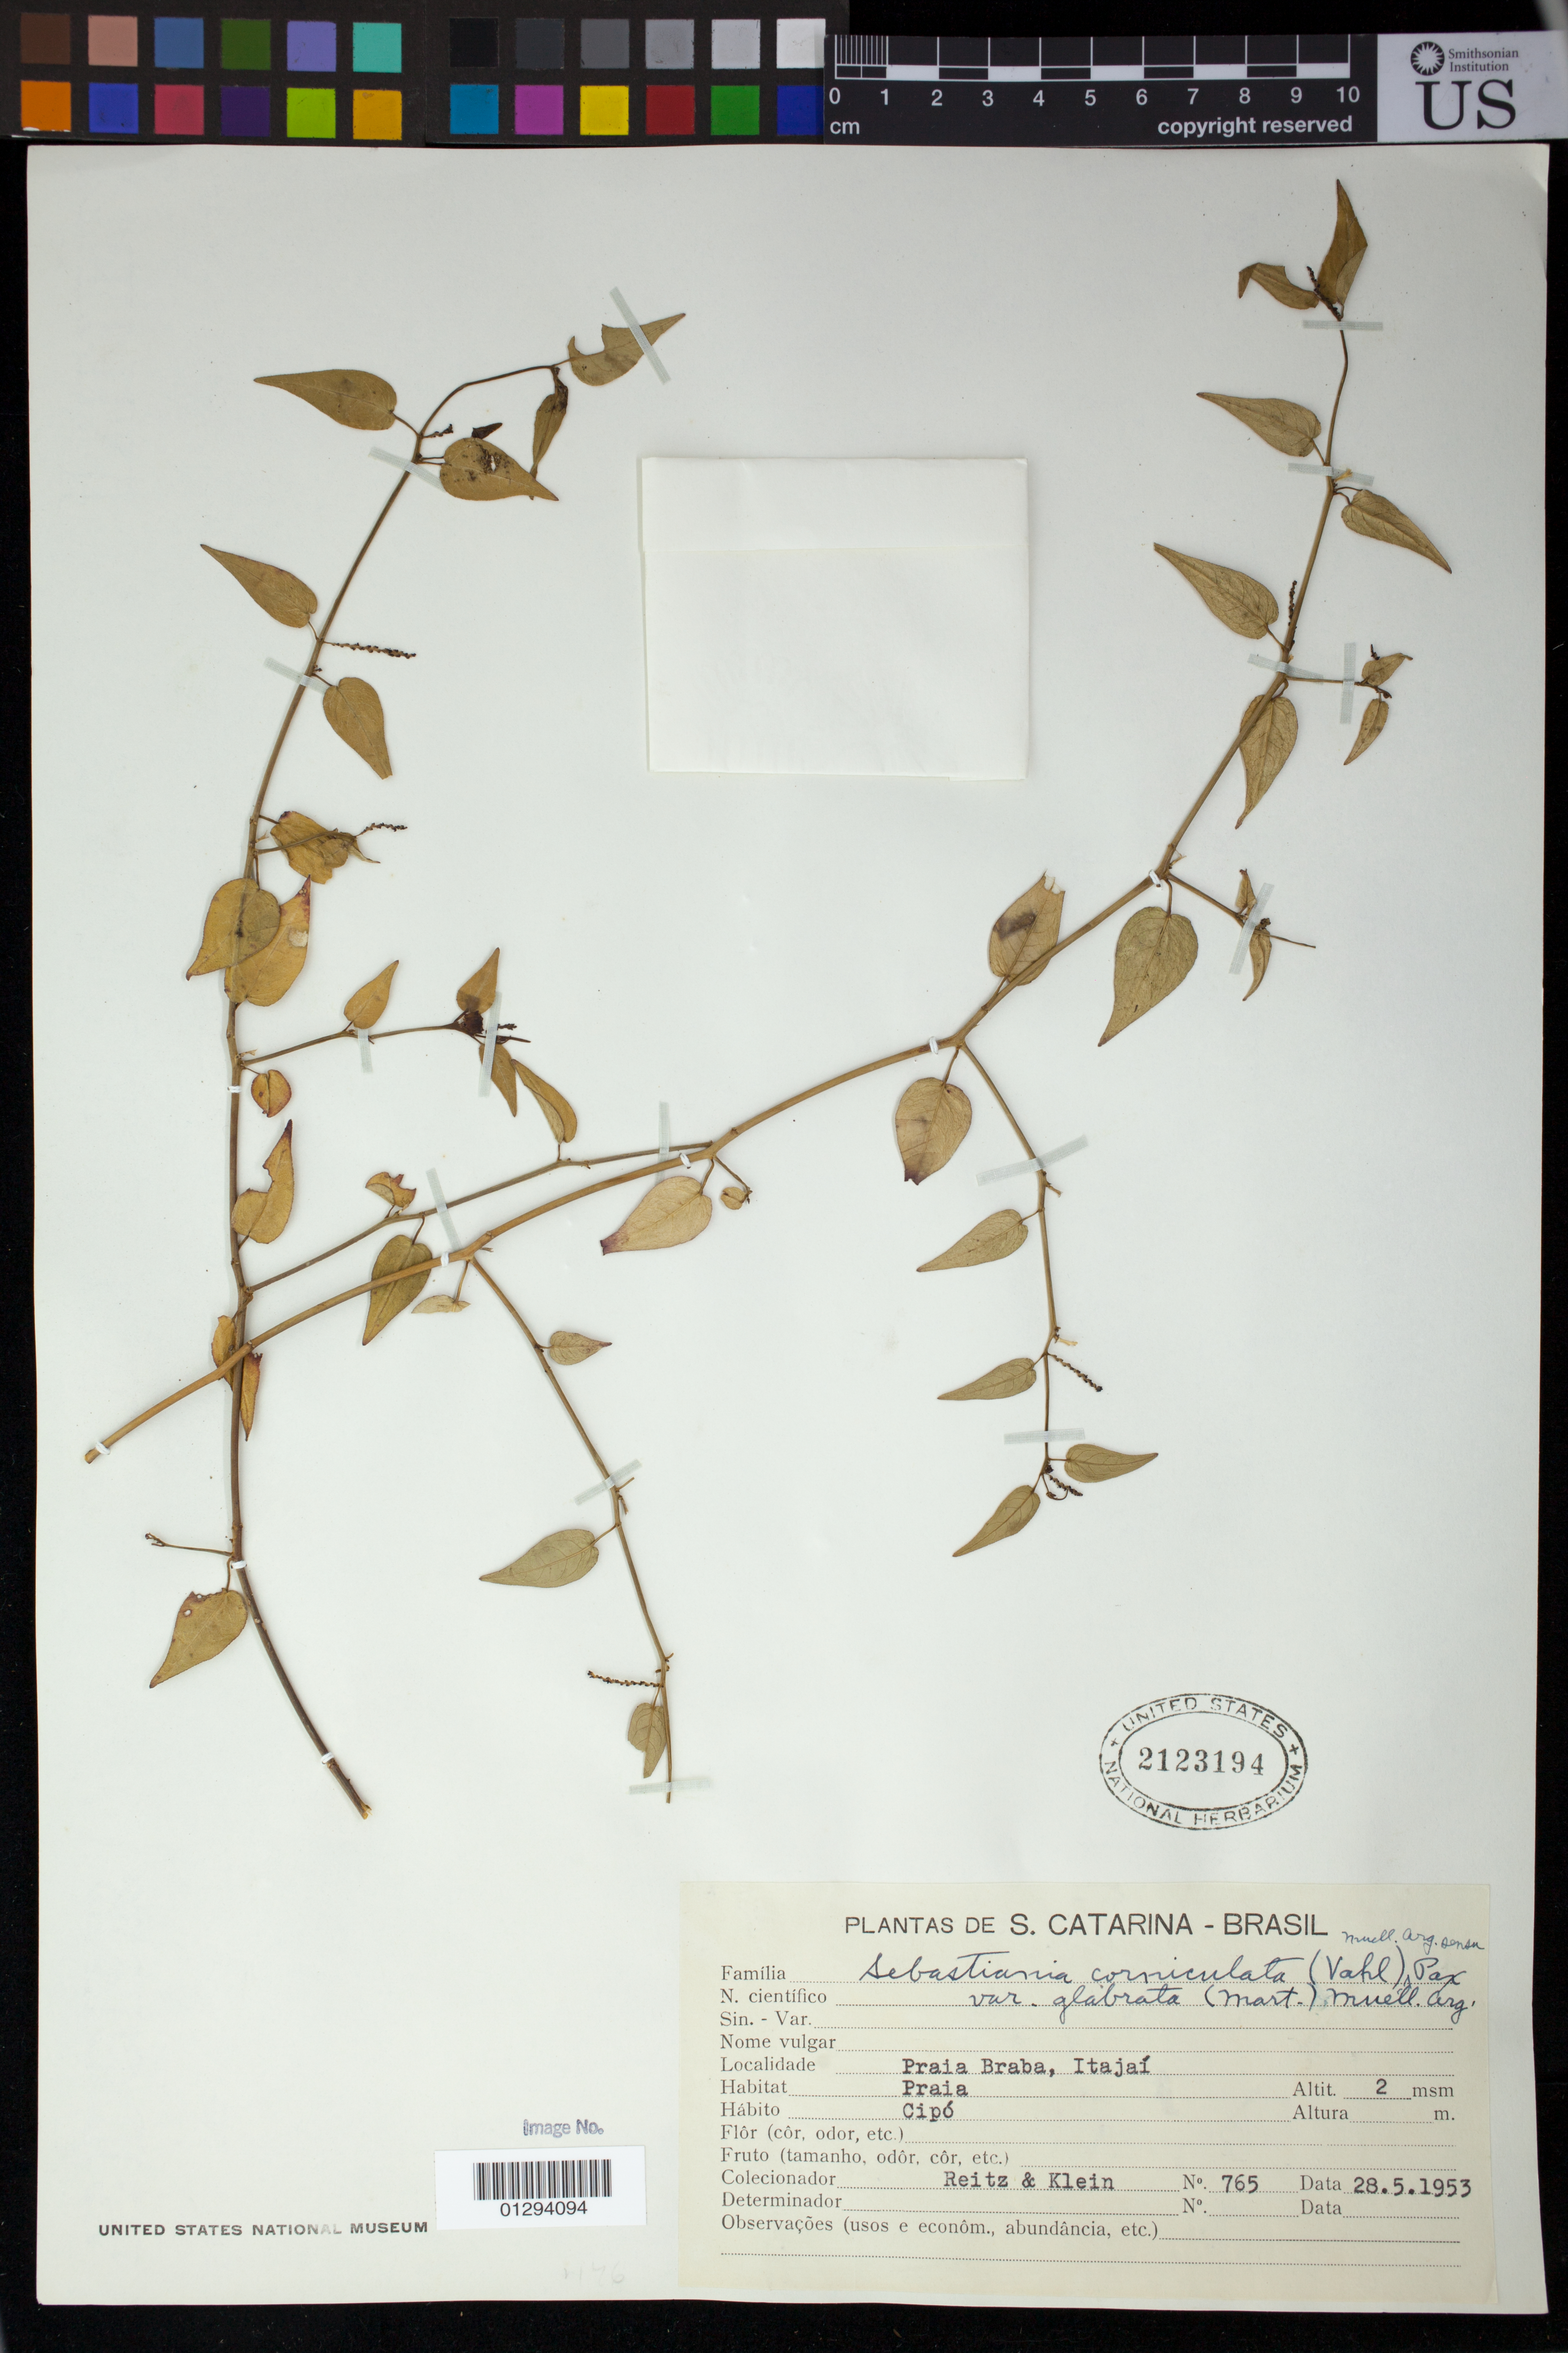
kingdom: Plantae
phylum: Tracheophyta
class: Magnoliopsida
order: Malpighiales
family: Euphorbiaceae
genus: Sebastiania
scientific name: Sebastiania corniculata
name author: (Vahl) Müll. Arg.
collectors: R. Reitz & Klein, --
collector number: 765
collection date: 1953-05-28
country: Brazil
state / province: Santa Catarina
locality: Praia Braba, Itajai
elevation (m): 2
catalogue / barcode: US 2123194